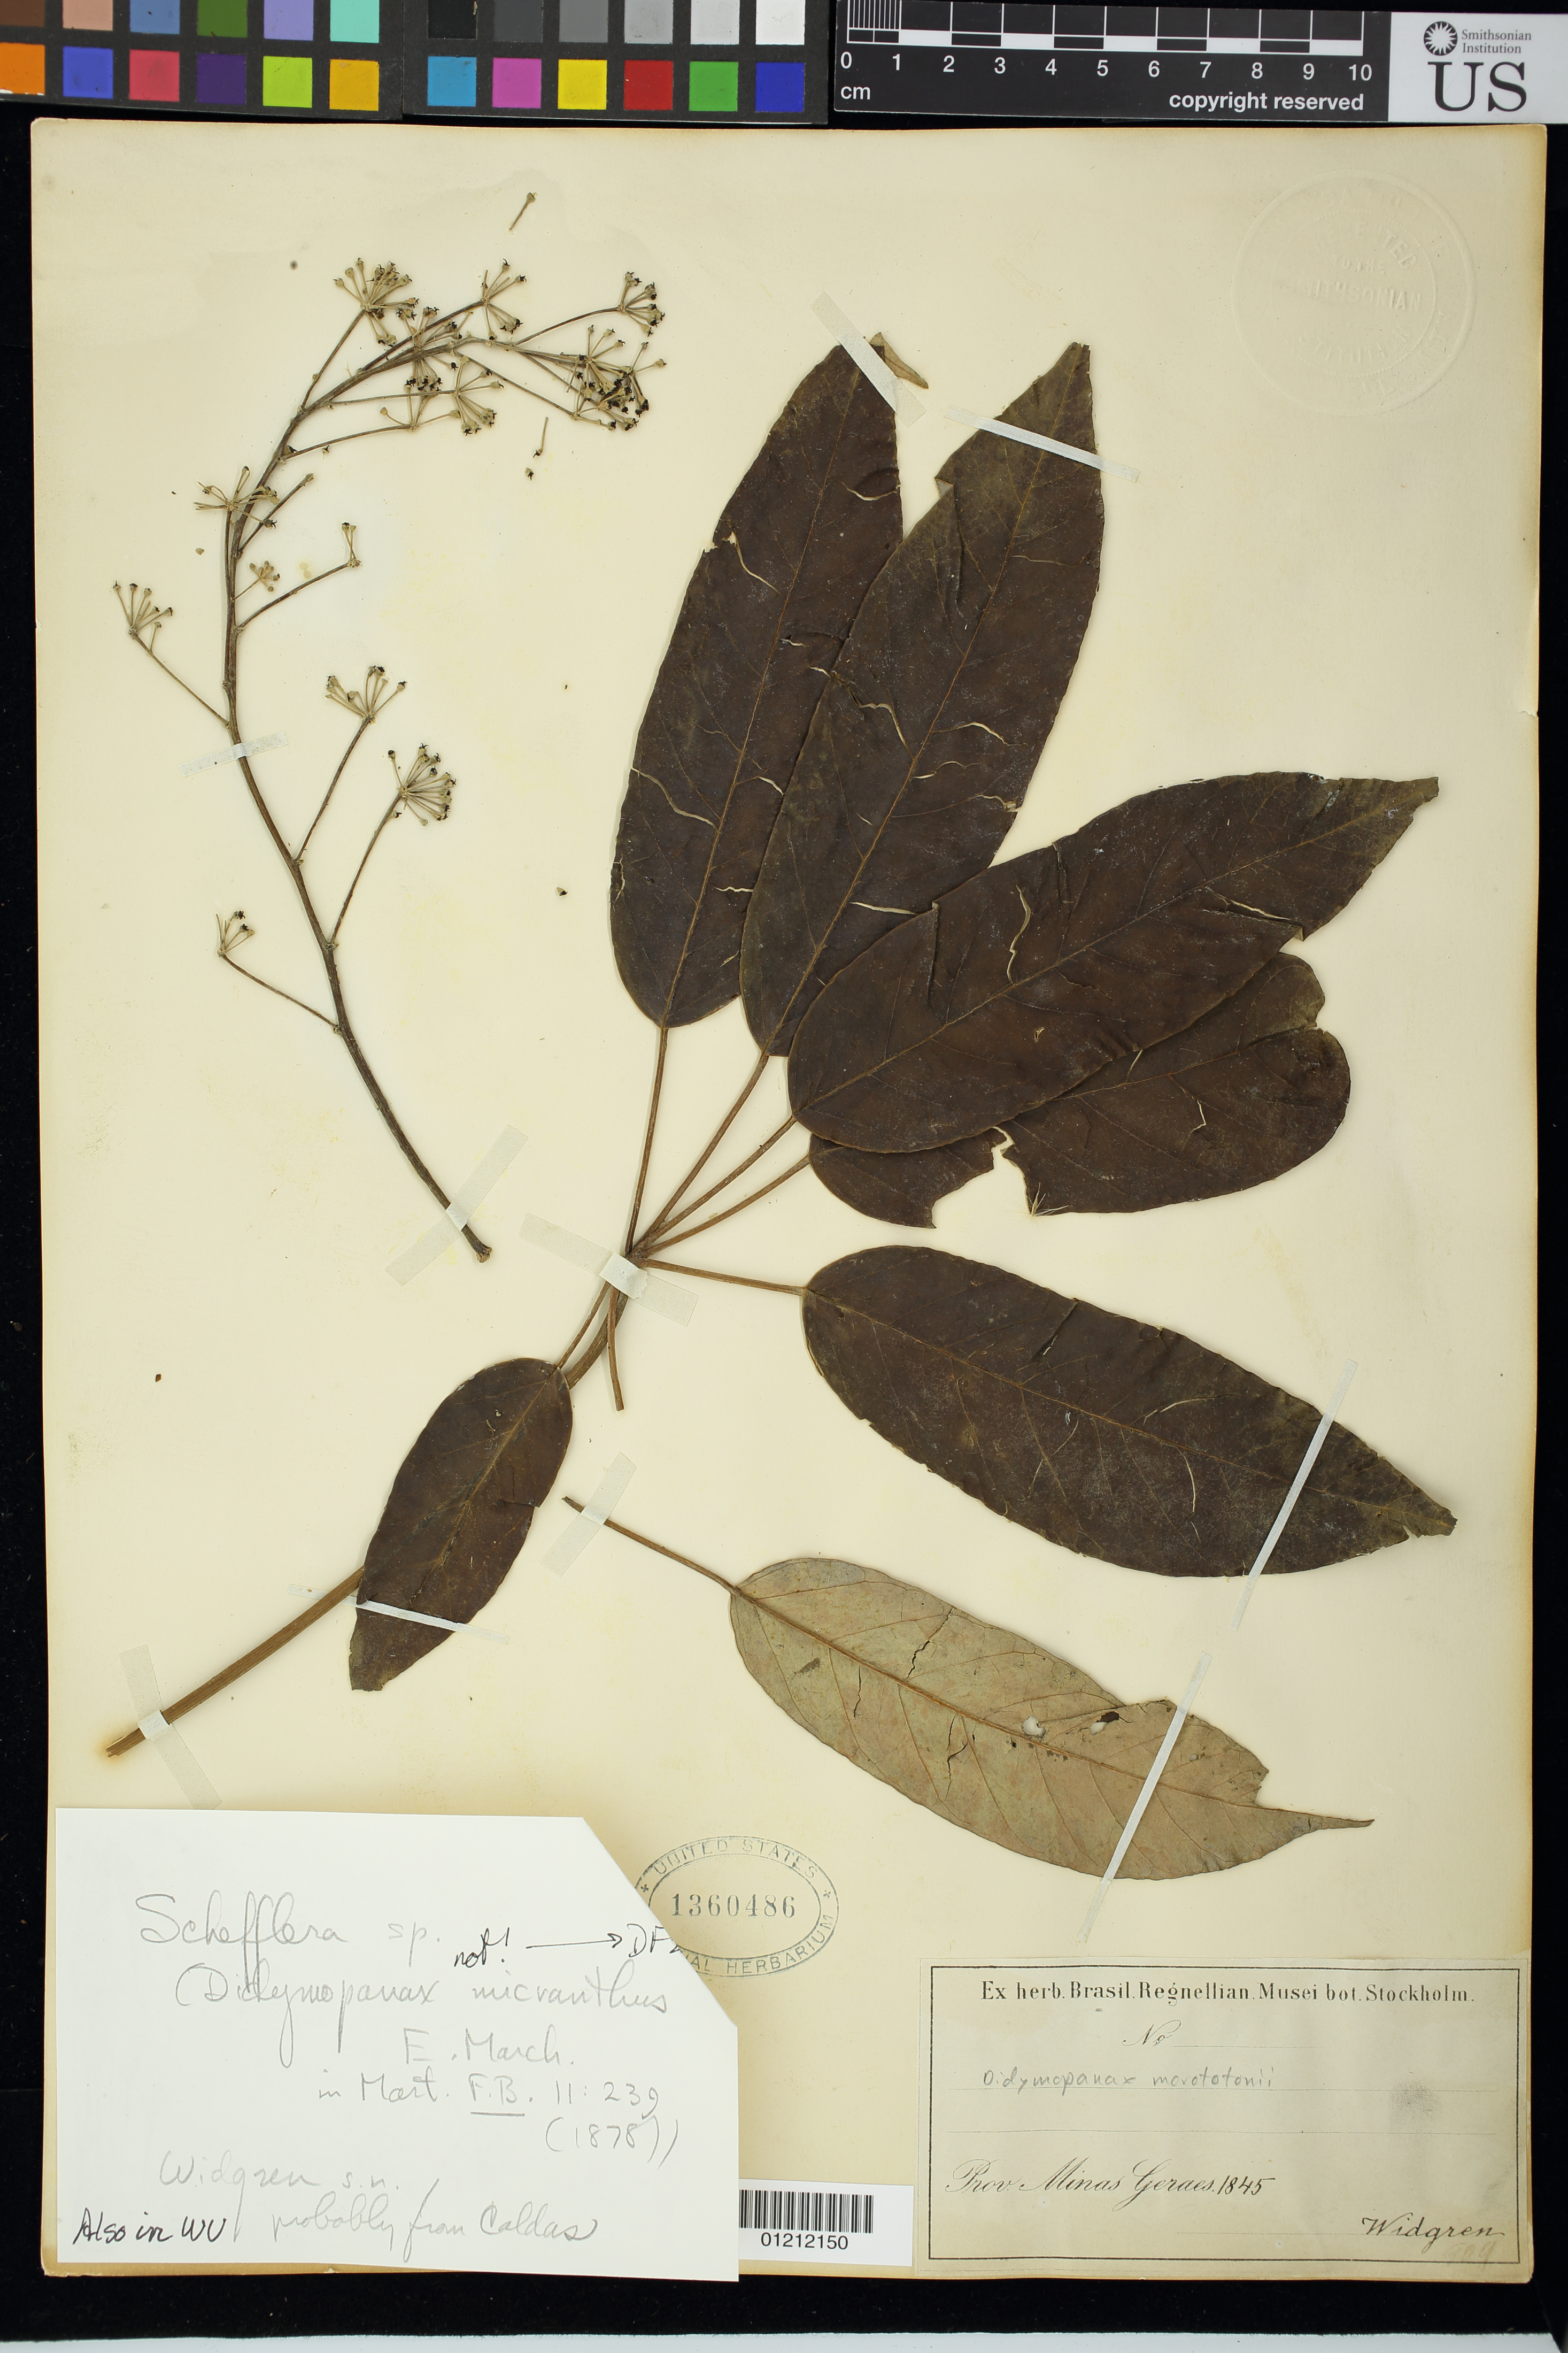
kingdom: Plantae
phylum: Tracheophyta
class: Magnoliopsida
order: Apiales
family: Araliaceae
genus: Schefflera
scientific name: Schefflera sp.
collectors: Widgren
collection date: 1845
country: Brazil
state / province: Minas Gerais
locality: "Probably from Caldas."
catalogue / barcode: US 1360486